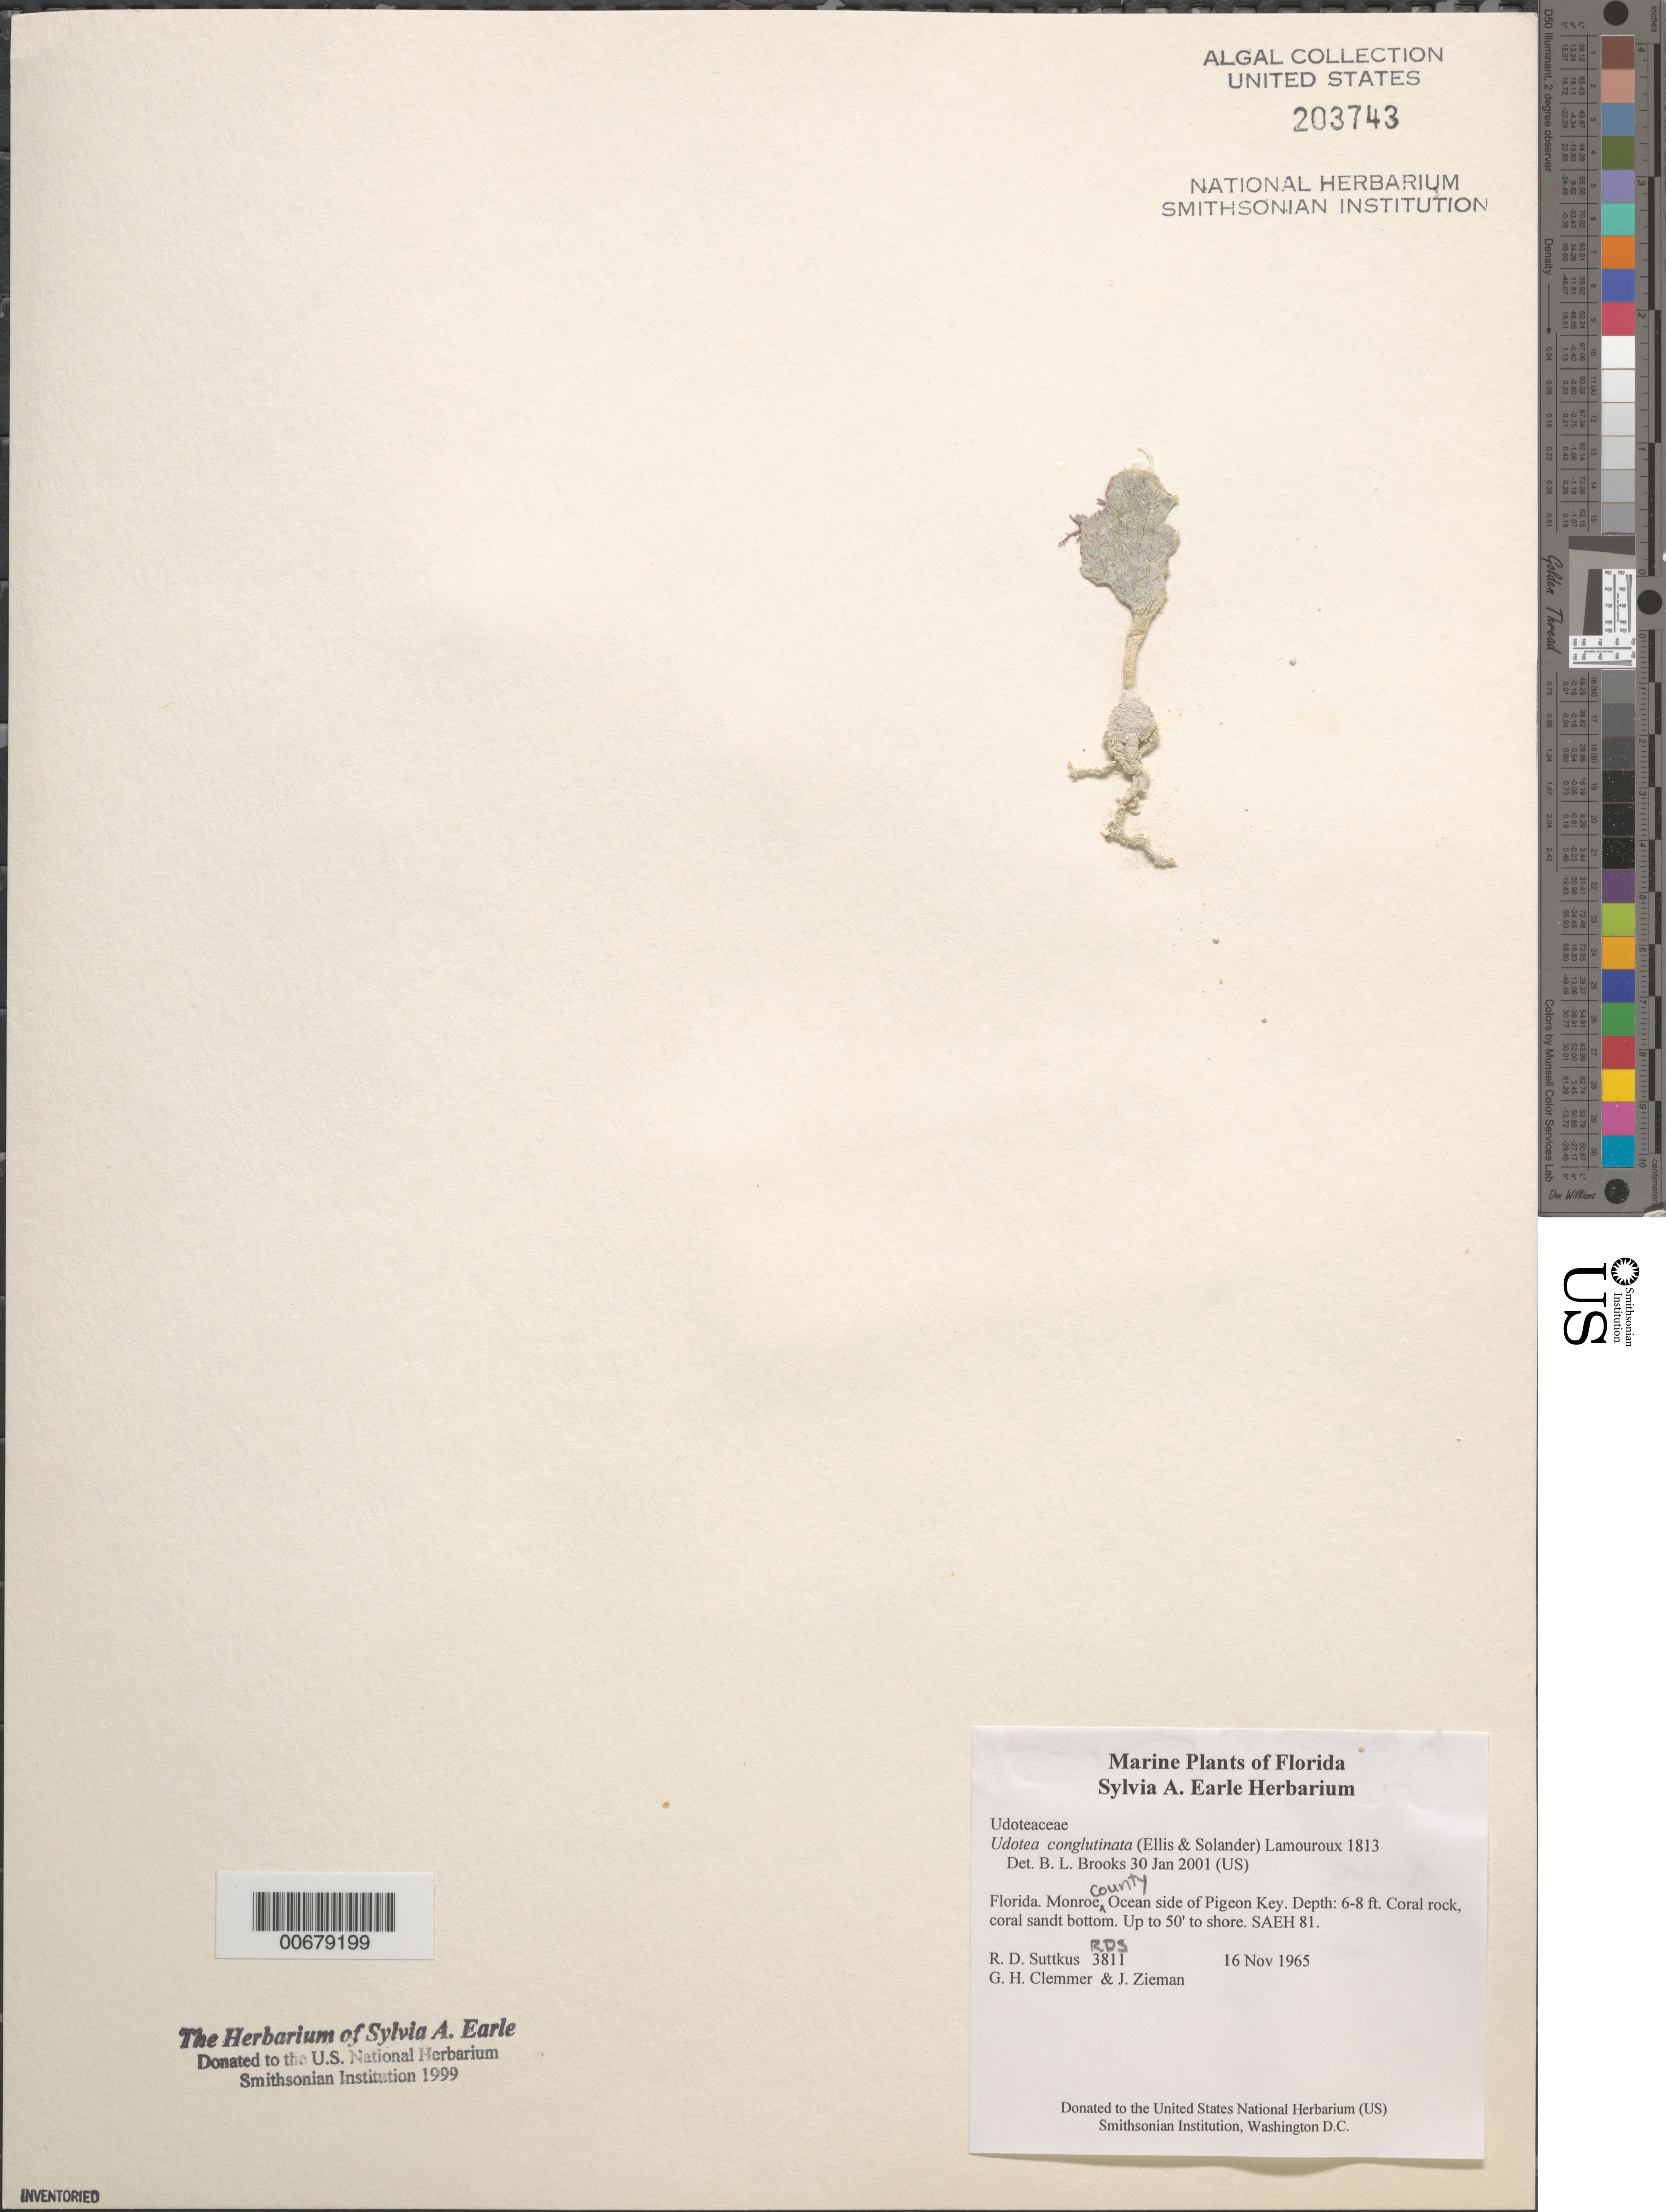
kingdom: Plantae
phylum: Chlorophyta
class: Ulvophyceae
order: Bryopsidales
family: Udoteaceae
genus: Udotea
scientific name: Udotea conglutinata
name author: (Ellis & Sol.) J.V.Lamouroux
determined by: Brooks, B. L., (BOT), Smithsonian Institution - National Museum of Natural History (UNITED STATES)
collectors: R. Suttkus, G. Clemmer & J. Zieman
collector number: RDS 3811 & SAEH 81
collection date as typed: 16 Nov 1965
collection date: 1965-11-16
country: United States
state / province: Florida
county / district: Monroe County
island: Pigeon Key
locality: Ocean side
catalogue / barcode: US 203743